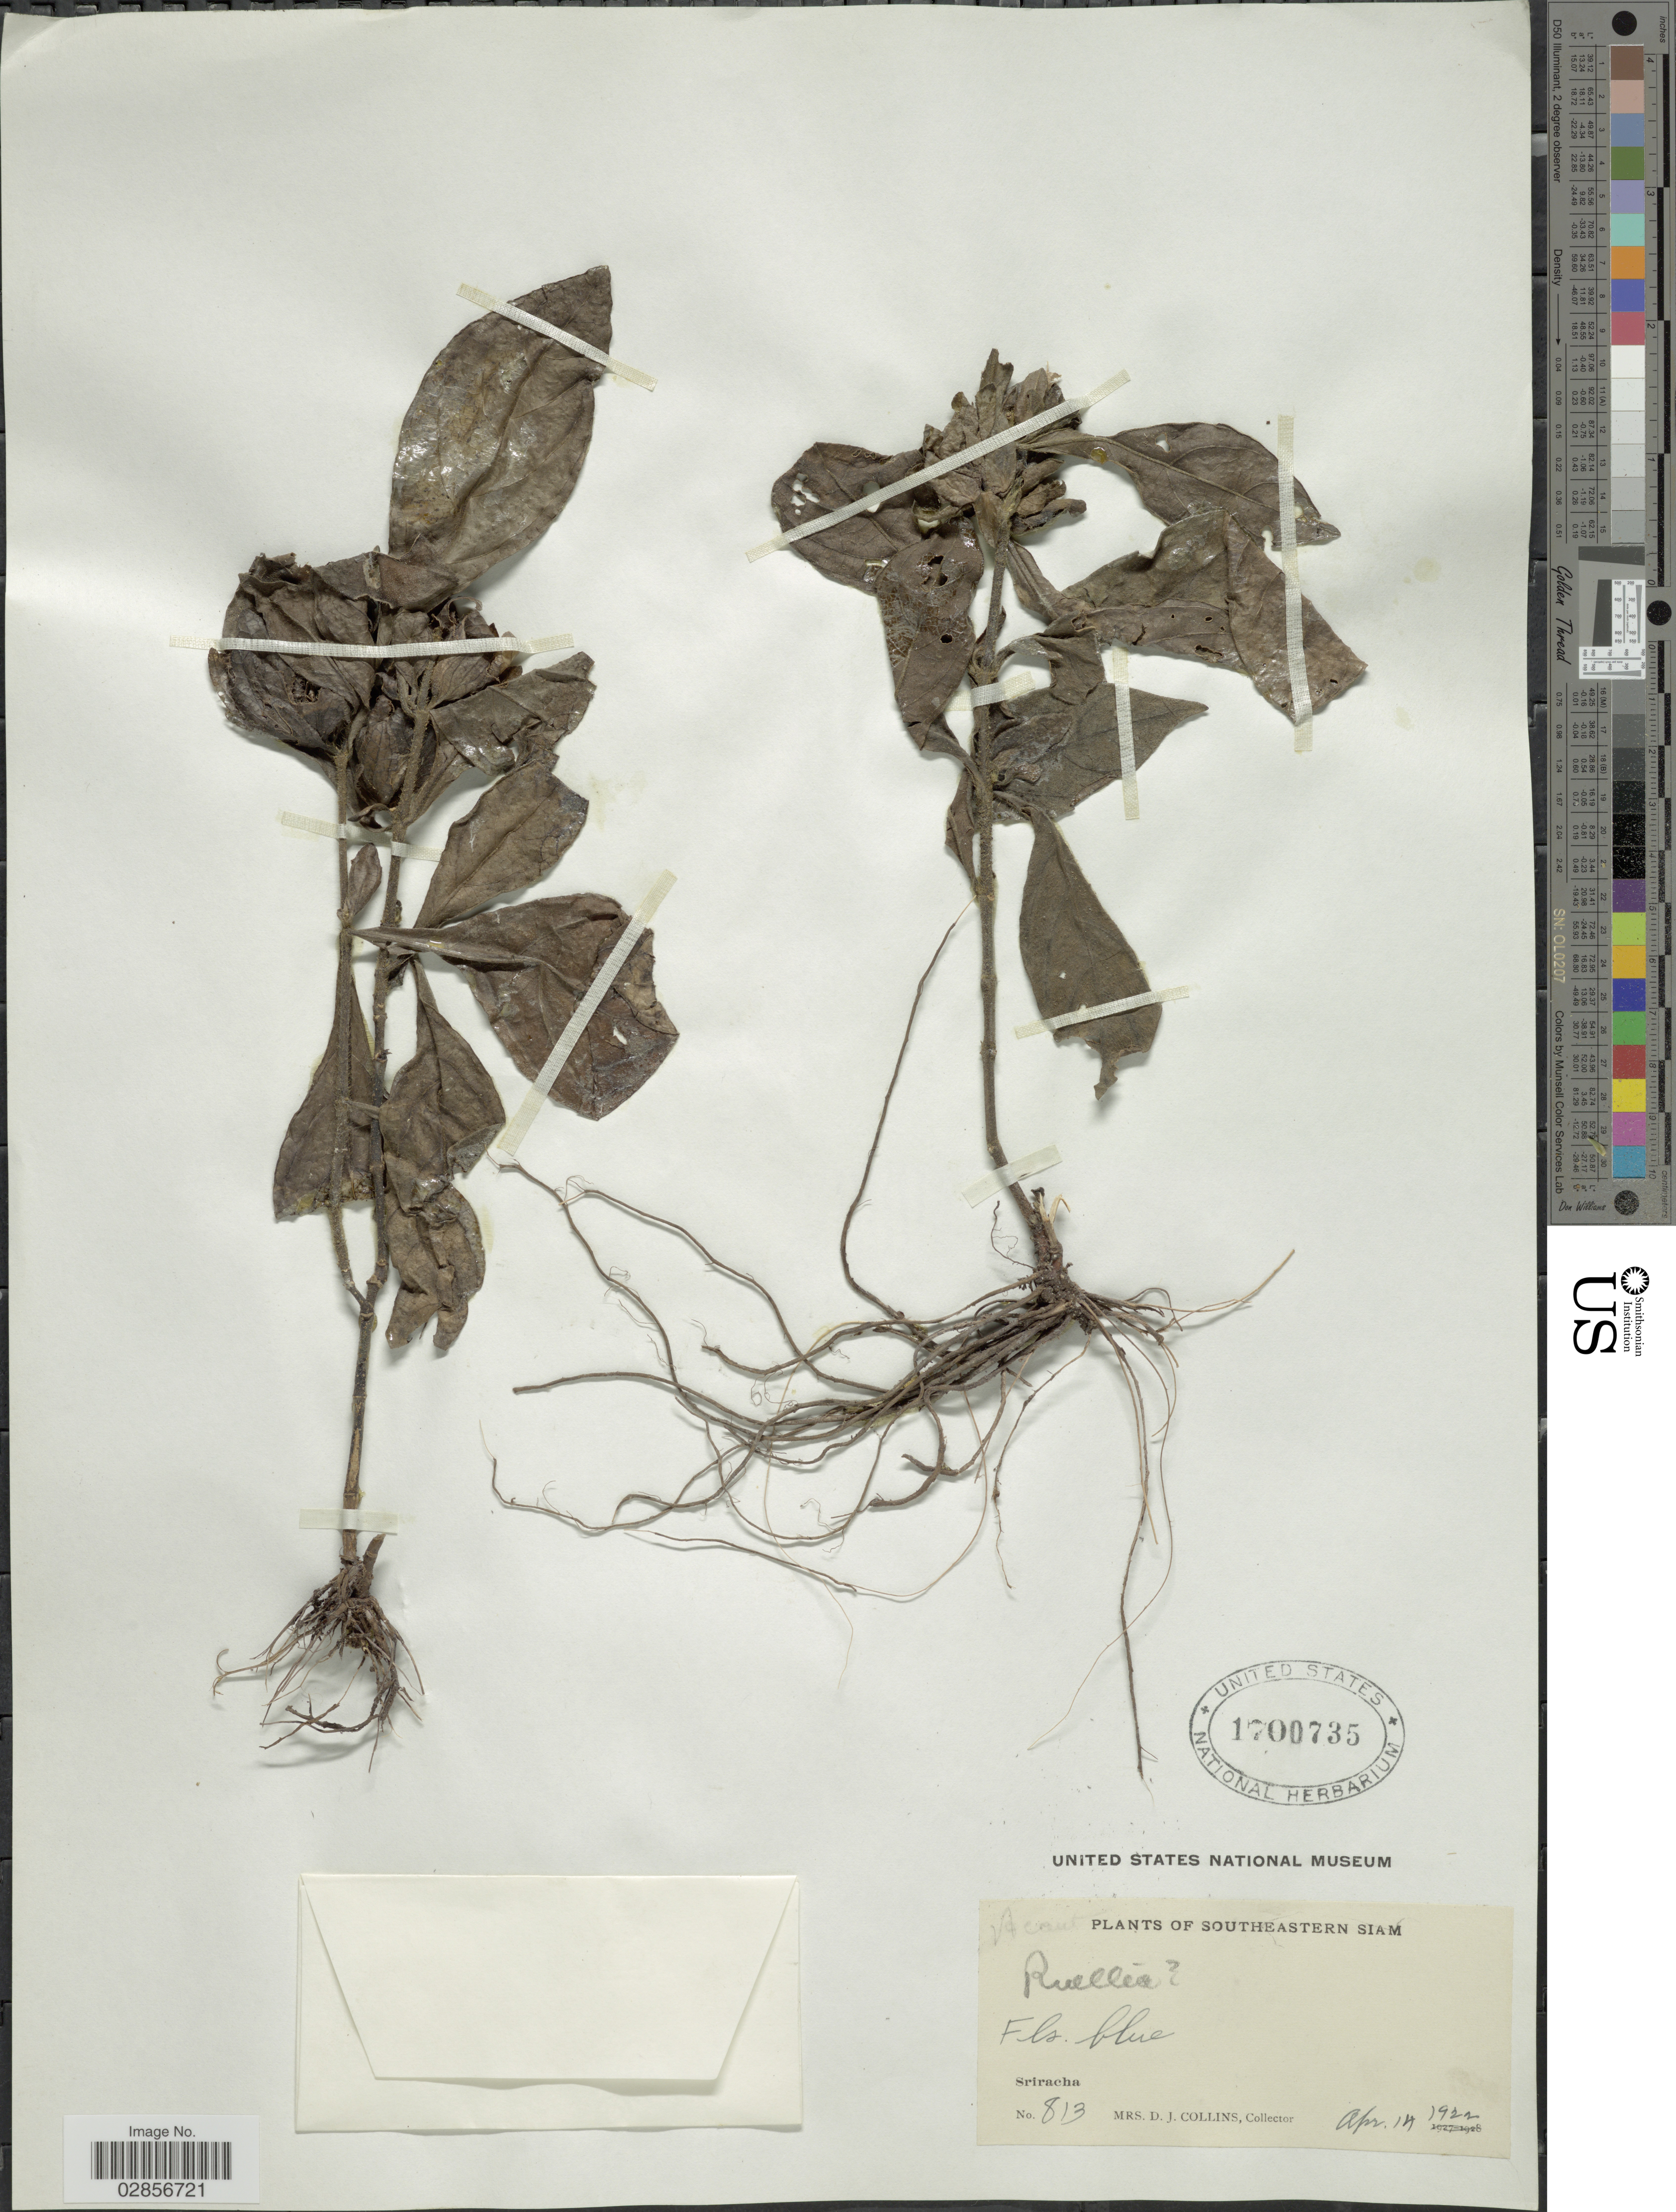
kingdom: Plantae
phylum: Tracheophyta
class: Magnoliopsida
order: Lamiales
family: Acanthaceae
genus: Strobilanthes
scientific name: Strobilanthes sp.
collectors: Mrs. D. J. Collins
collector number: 813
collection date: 1922-04-14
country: Thailand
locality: Southeastern Siam, Sriracha.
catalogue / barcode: US 1700735